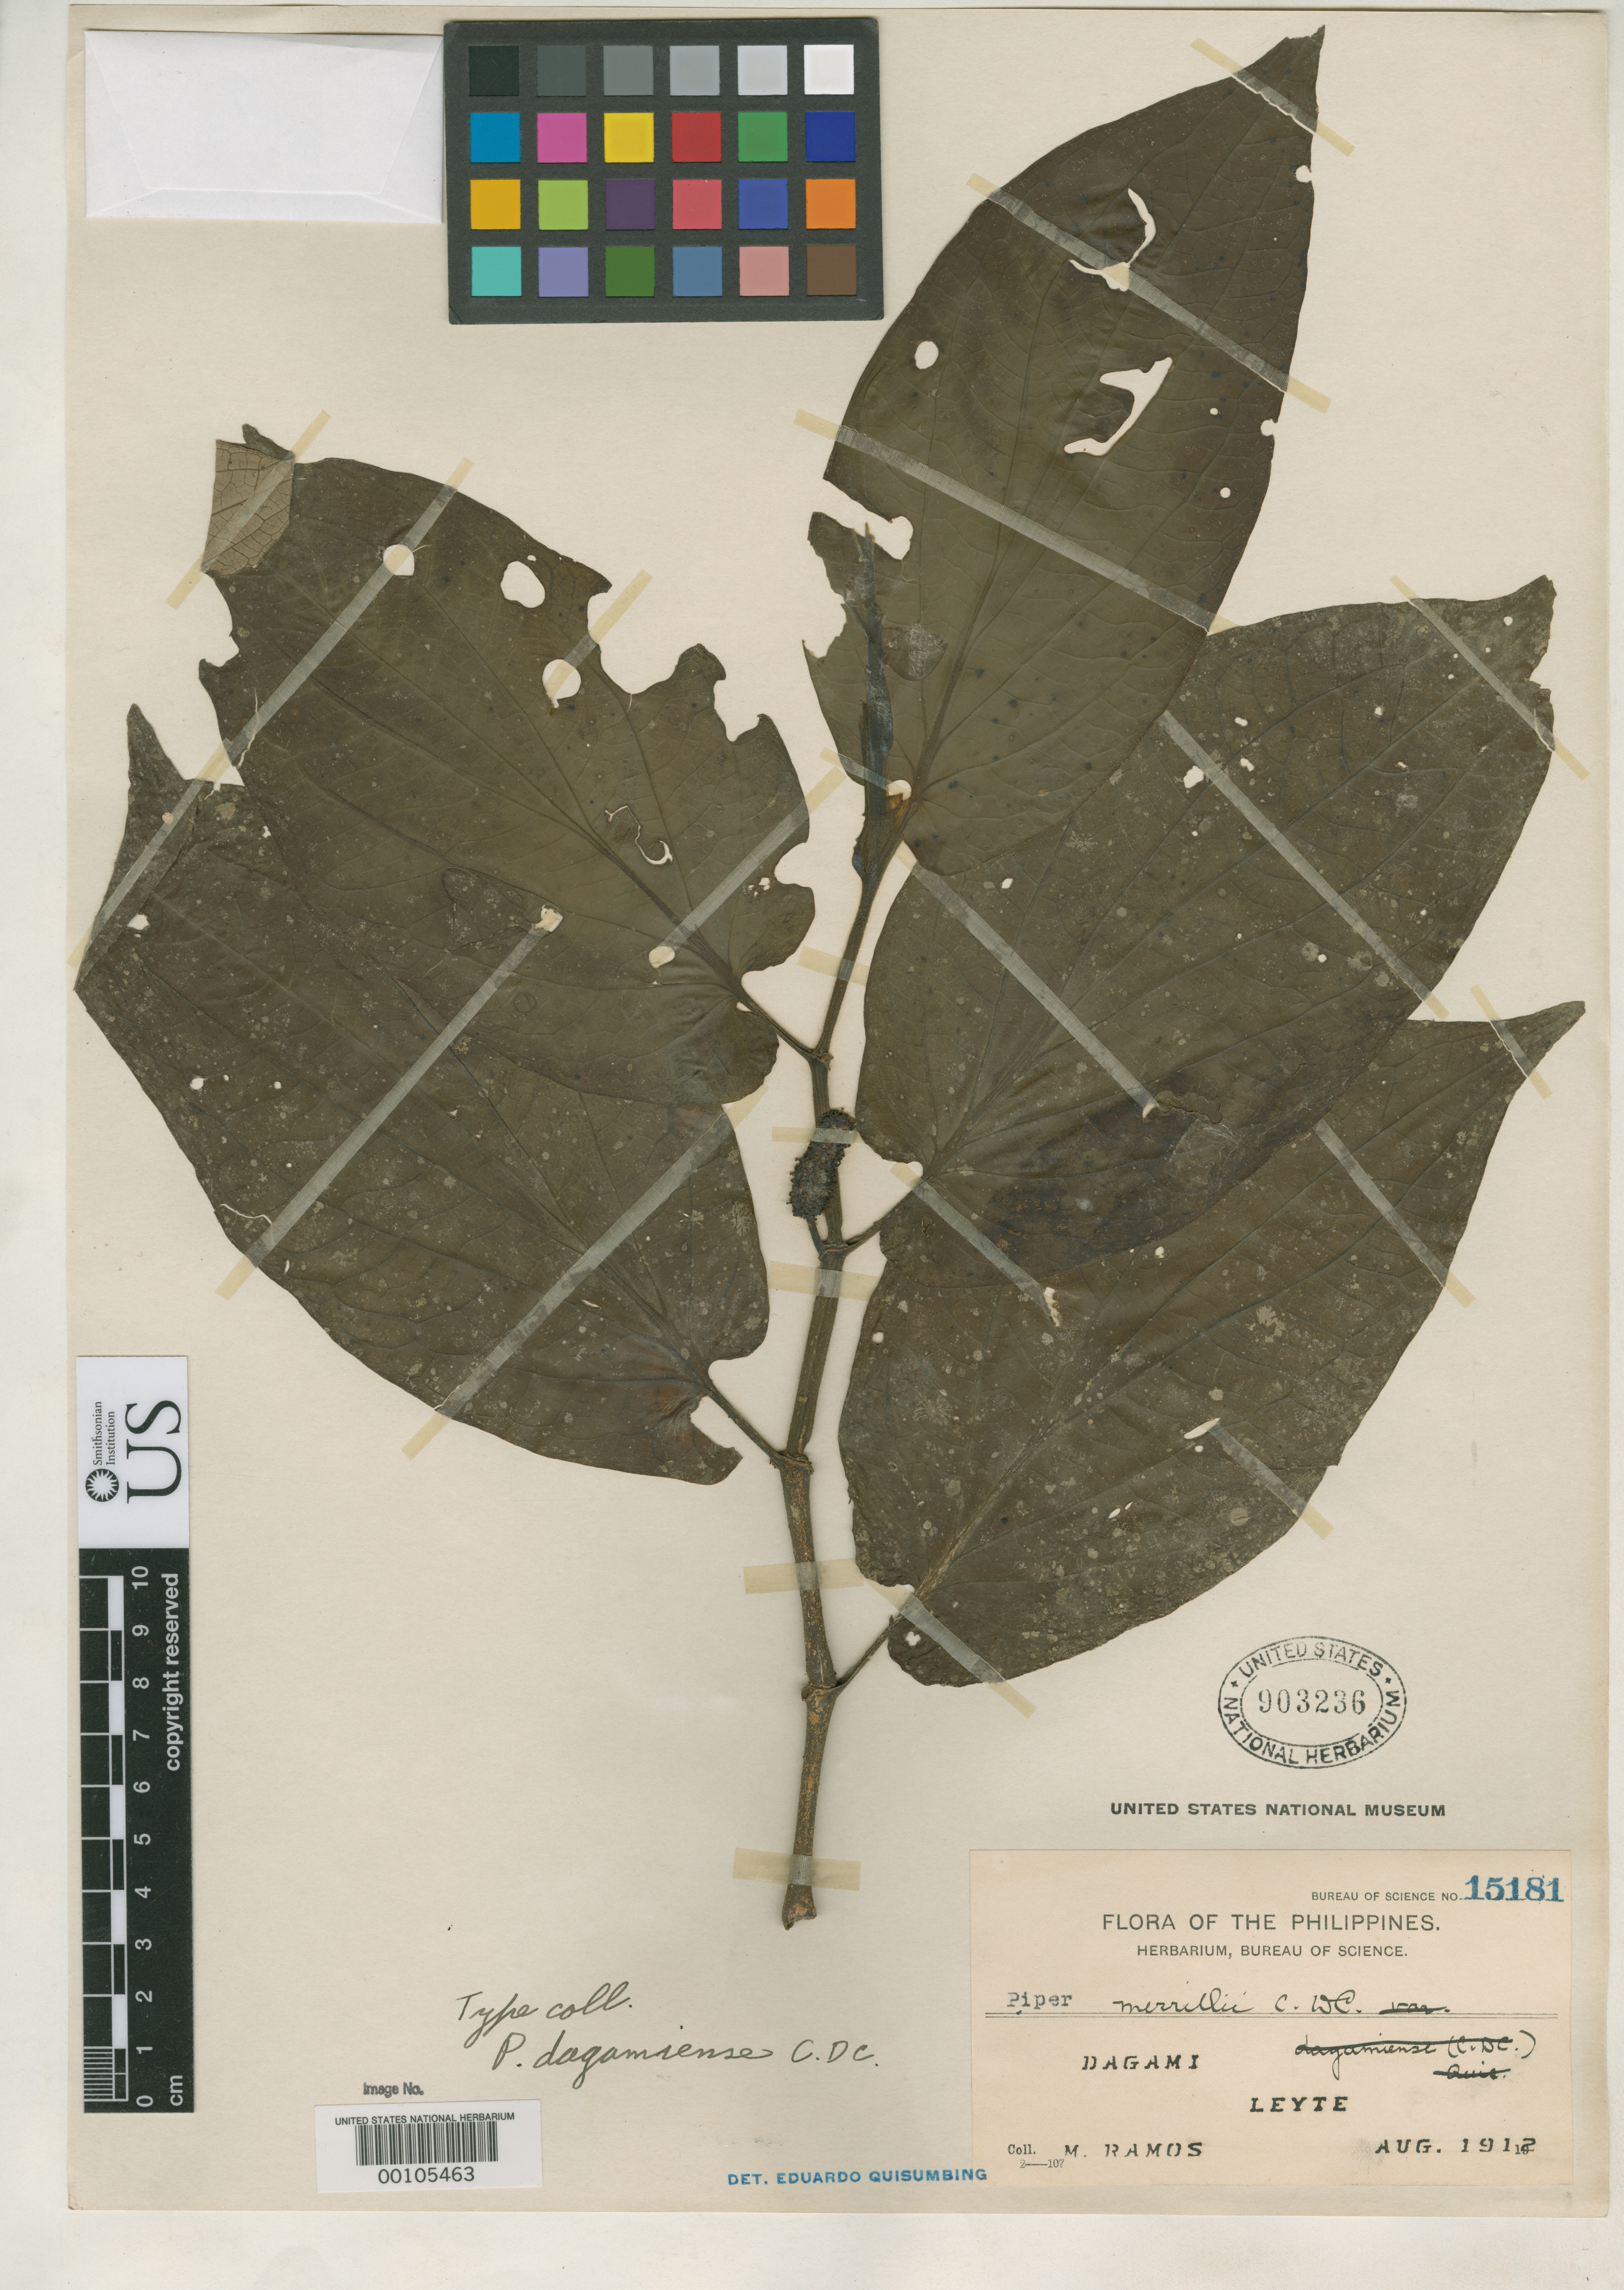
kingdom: Plantae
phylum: Tracheophyta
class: Magnoliopsida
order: Piperales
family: Piperaceae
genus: Piper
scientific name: Piper dagamiense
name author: C. DC.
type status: Isotype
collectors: M. Ramos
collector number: Bur. Sci. 15181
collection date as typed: Aug 1912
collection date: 1912-08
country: Philippines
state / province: Eastern Visayas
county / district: Leyte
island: Leyte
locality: Dagami.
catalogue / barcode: US 903236